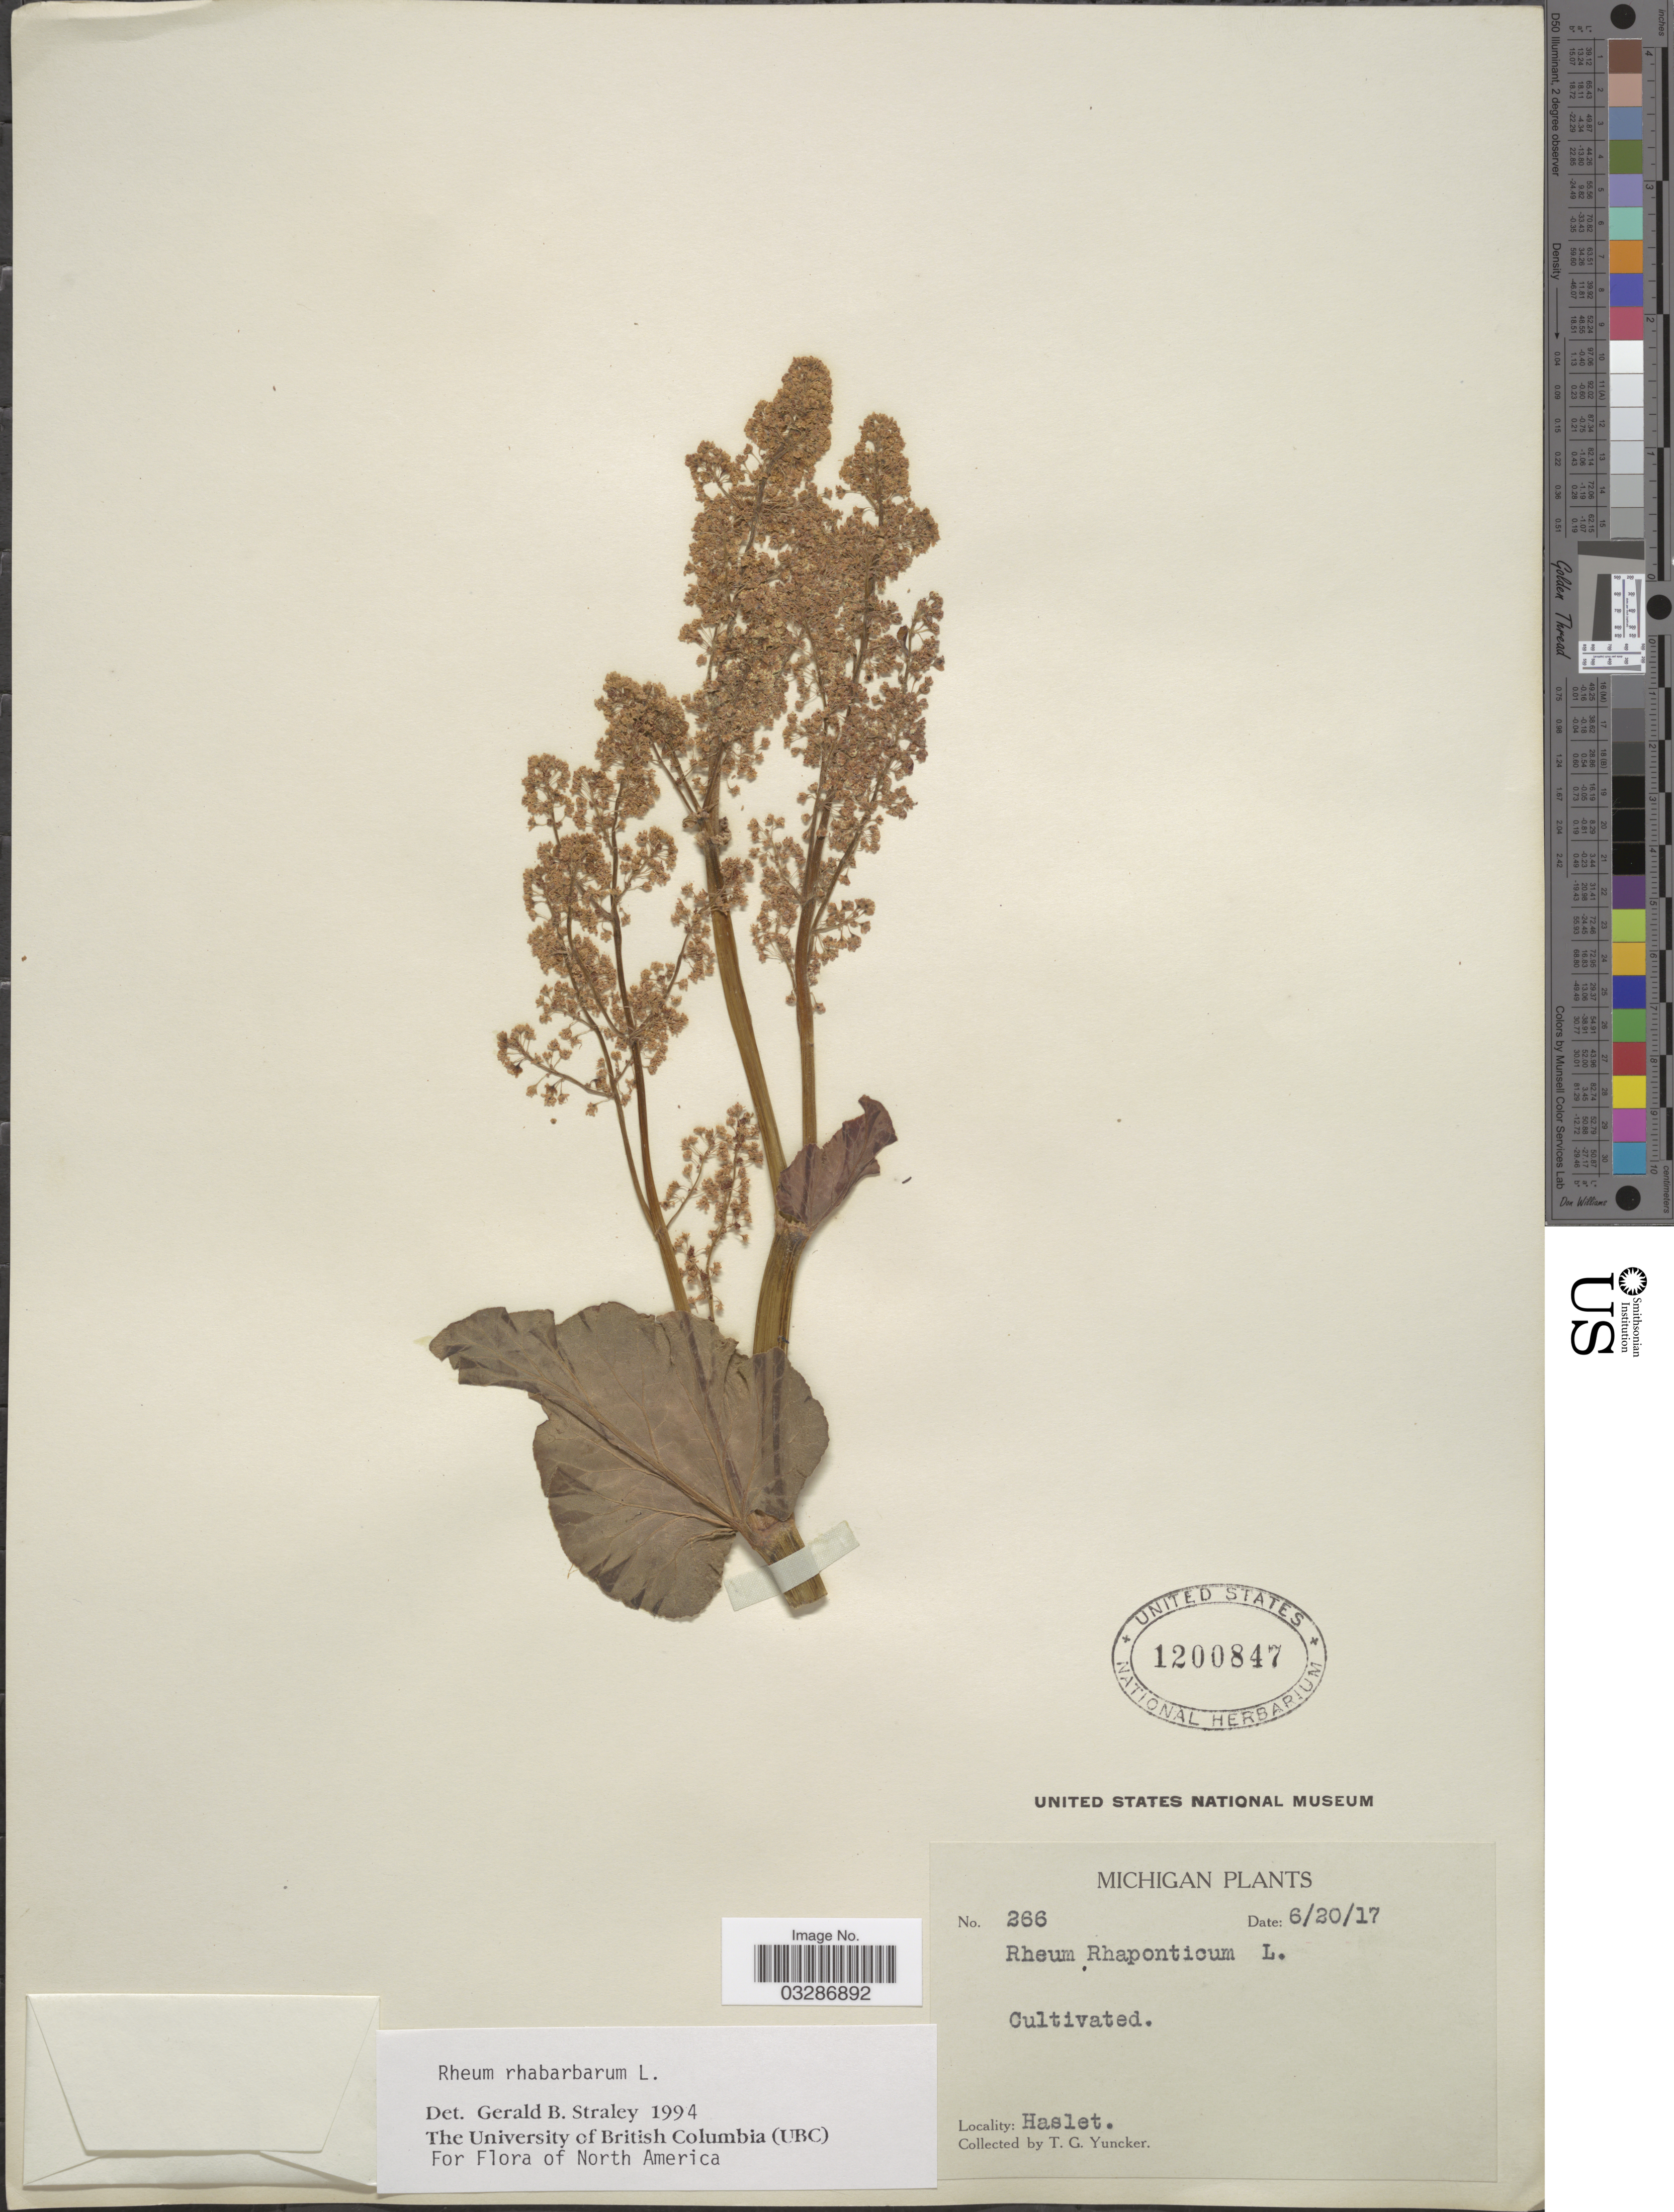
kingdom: Plantae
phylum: Tracheophyta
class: Magnoliopsida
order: Caryophyllales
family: Polygonaceae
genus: Rheum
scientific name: Rheum rhabarbarum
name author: L.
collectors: T. G. Yuncker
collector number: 266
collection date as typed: Transcribed d/m/y: 20/6/17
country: United States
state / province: Michigan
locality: Haslet.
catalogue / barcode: US 1200847